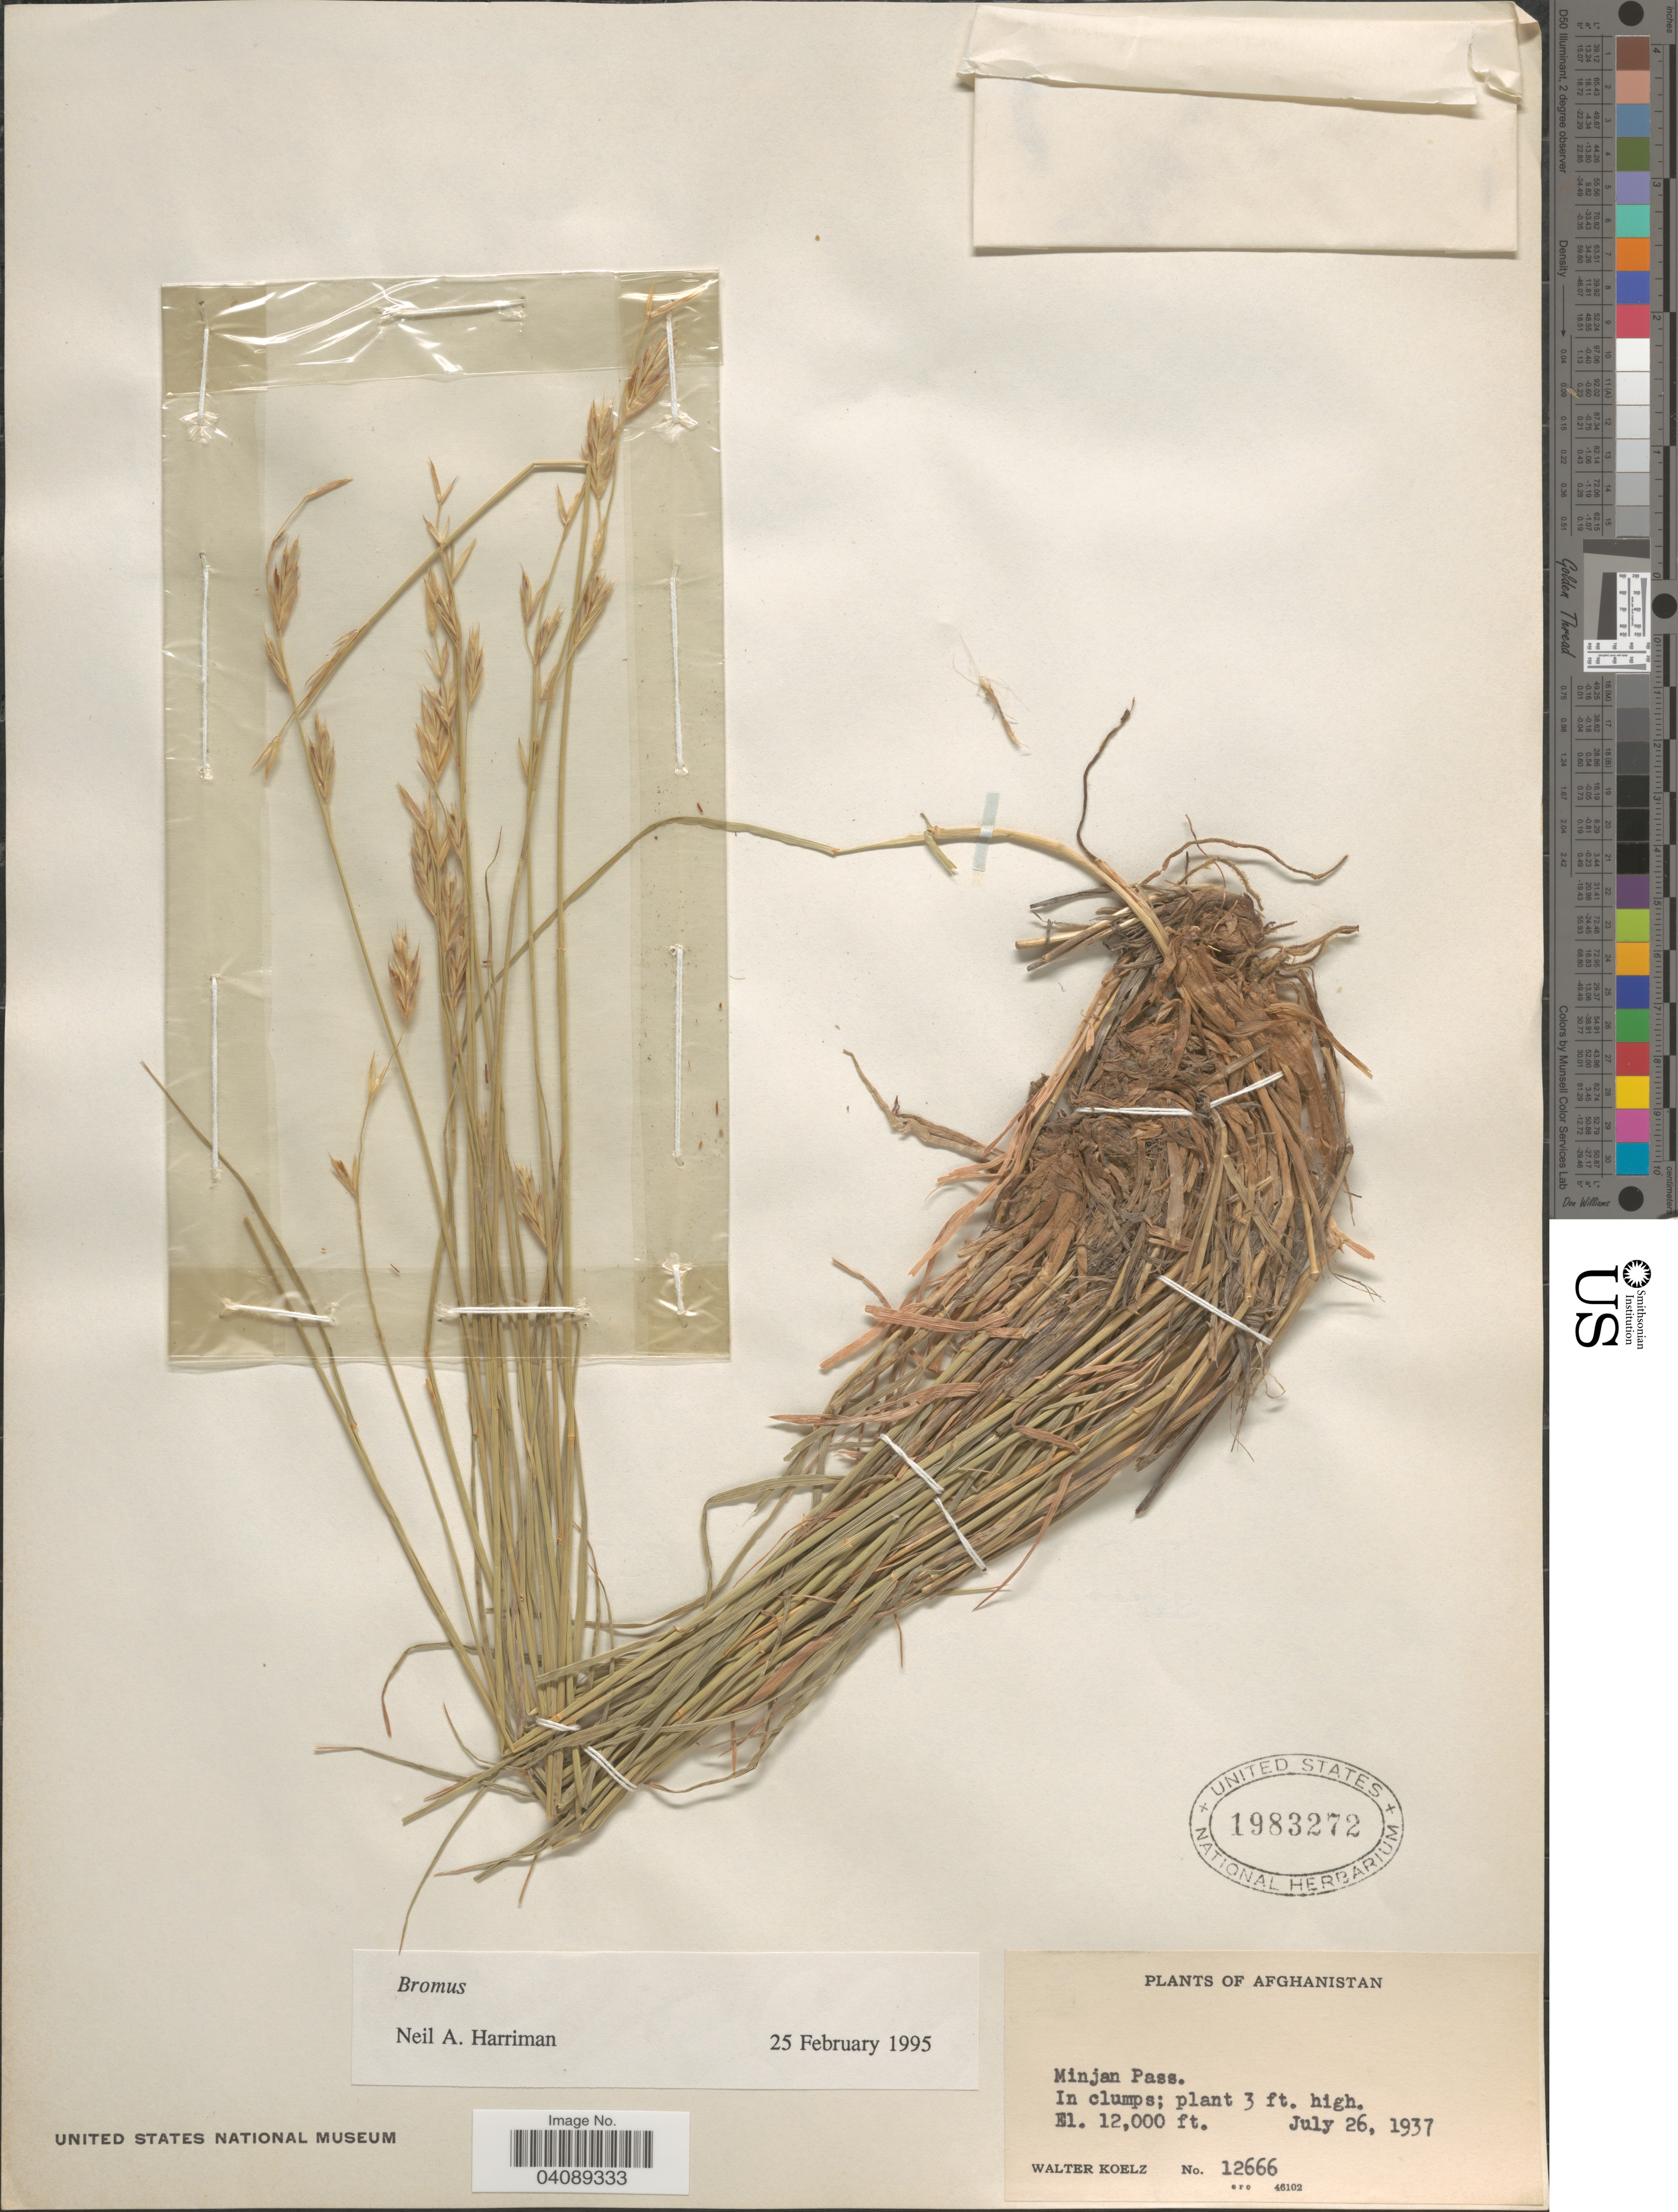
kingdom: Plantae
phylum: Tracheophyta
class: Liliopsida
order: Poales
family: Poaceae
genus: Bromus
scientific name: Bromus sp.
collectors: W. N. Koelz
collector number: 12666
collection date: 1937-07-26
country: Afghanistan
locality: Minjan Pass.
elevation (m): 3658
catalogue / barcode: US 1983272